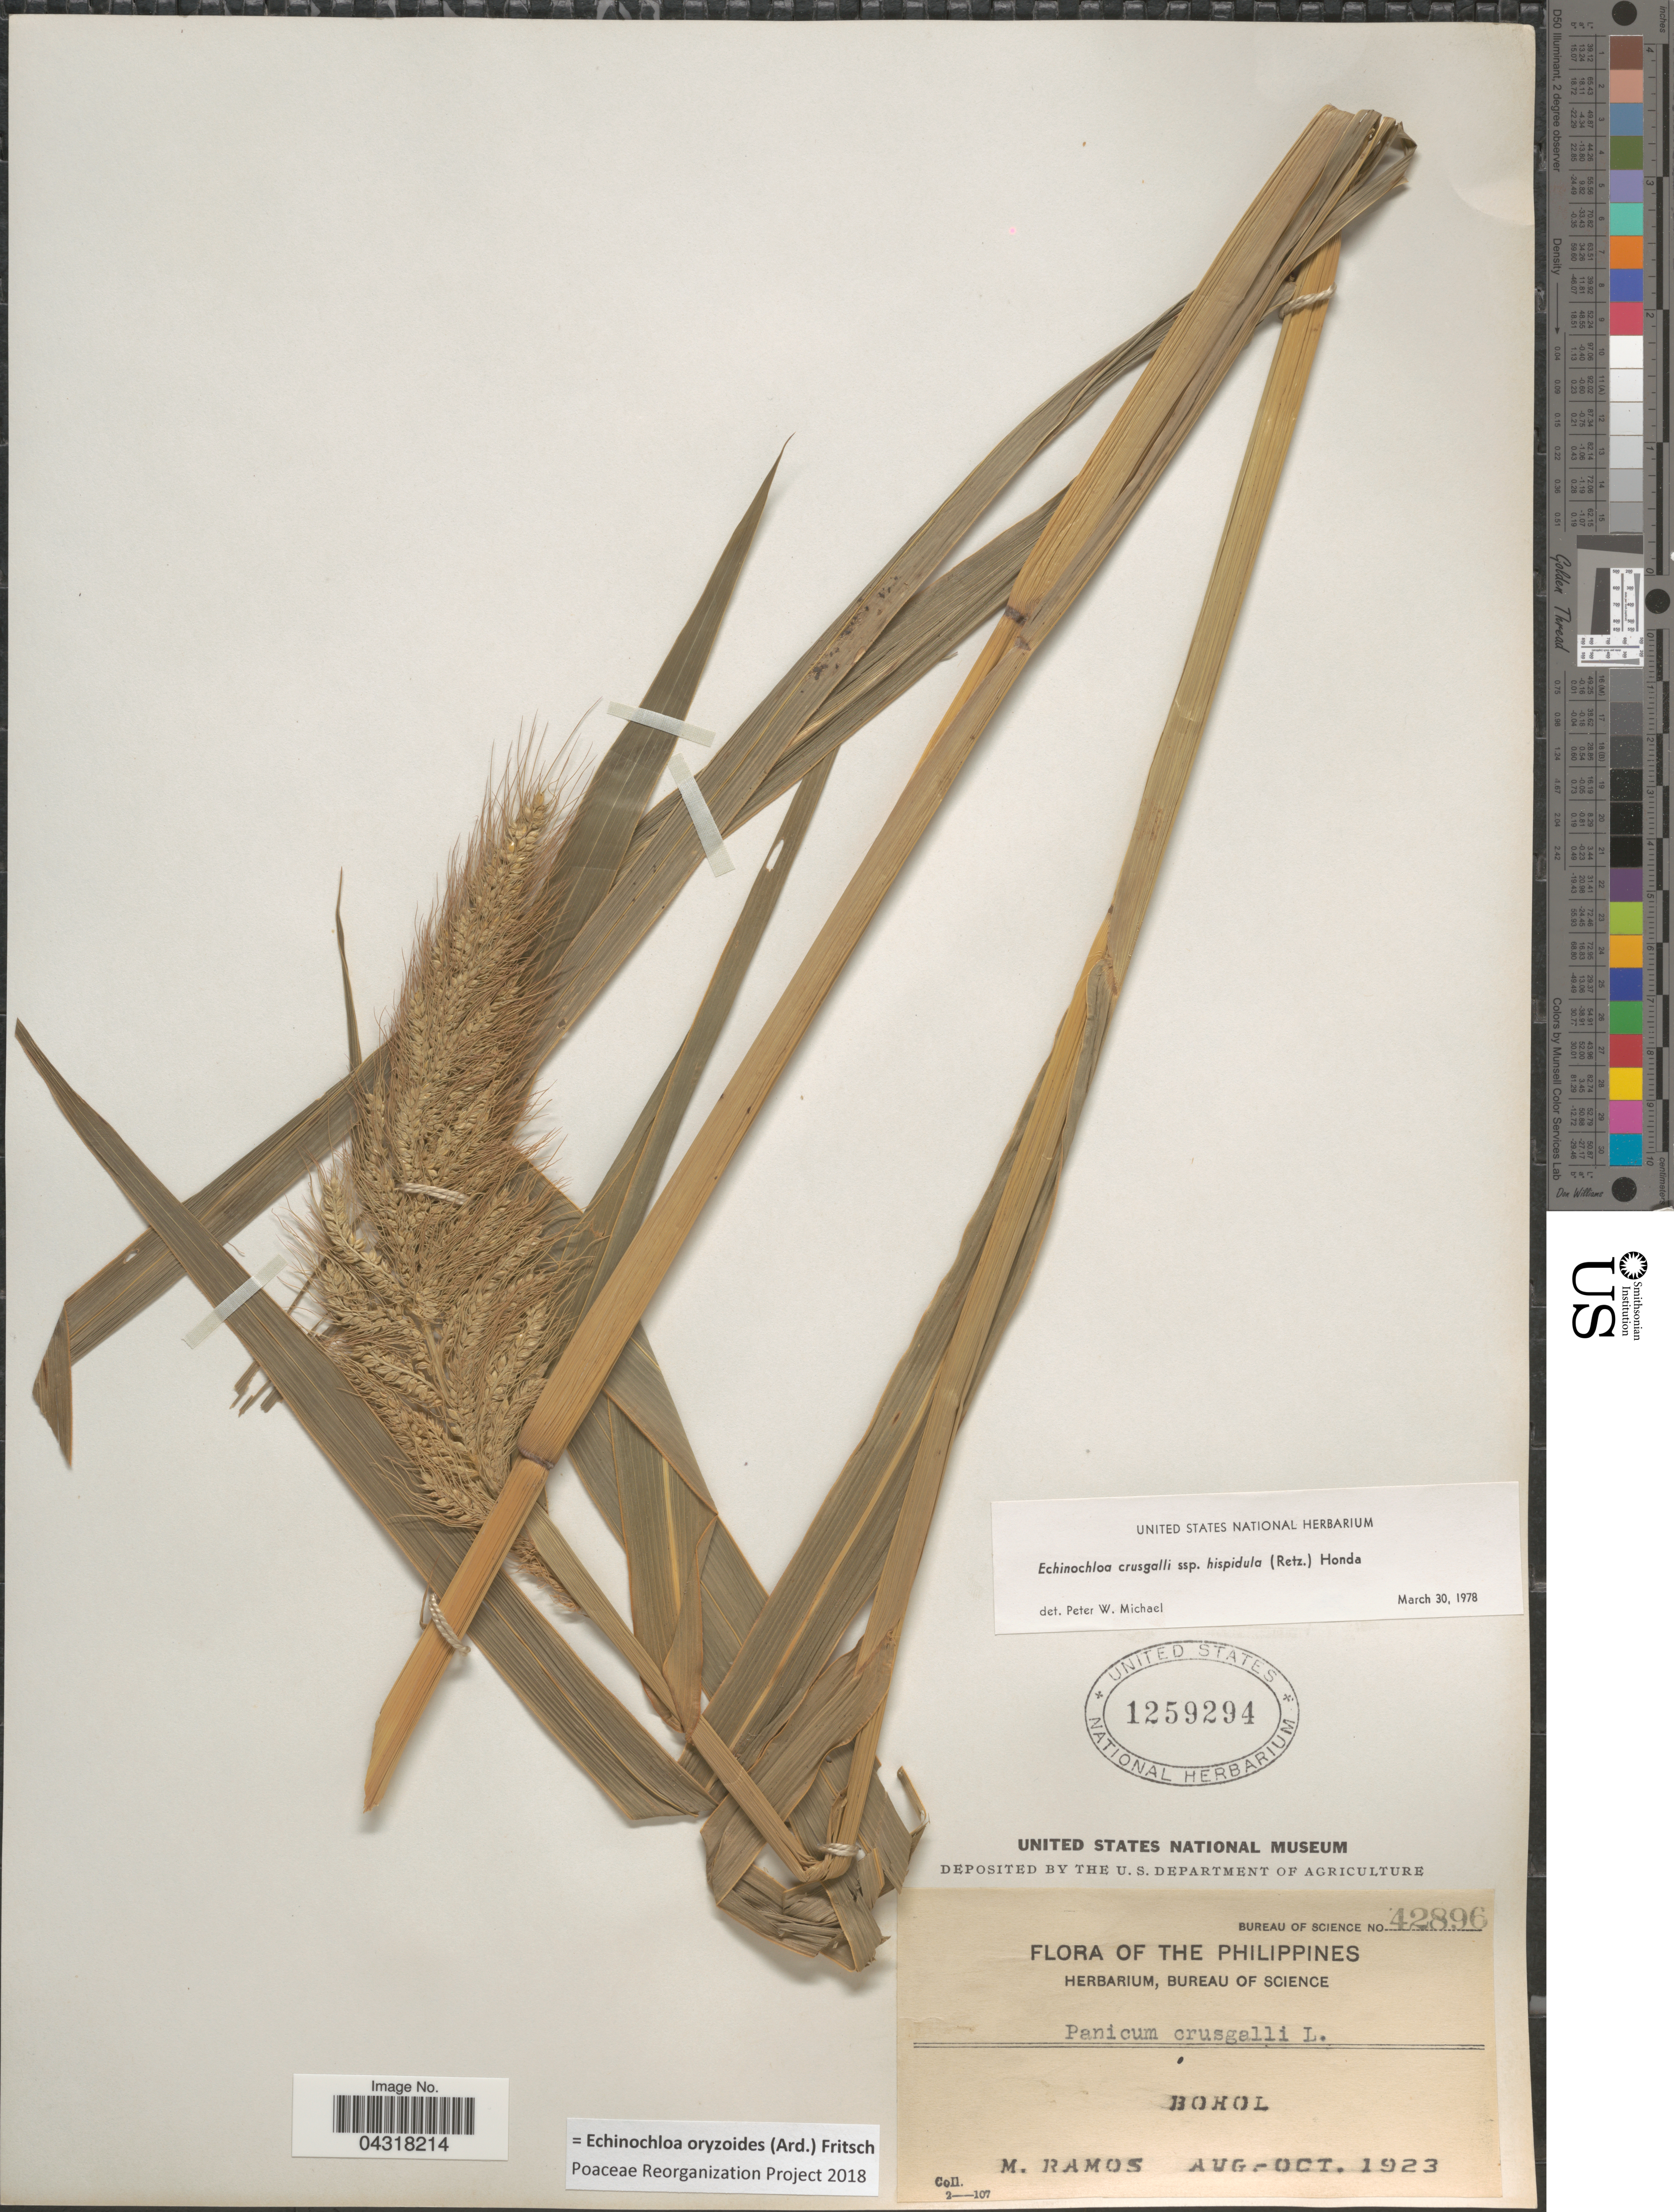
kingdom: Plantae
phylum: Tracheophyta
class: Liliopsida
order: Poales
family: Poaceae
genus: Echinochloa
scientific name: Echinochloa oryzoides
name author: (Ard.) Fritsch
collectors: M. Ramos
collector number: Bureau Of Science 42896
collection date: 1923-08/1923-10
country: Philippines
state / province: Central Visayas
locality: Bohol.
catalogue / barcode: US 1259294